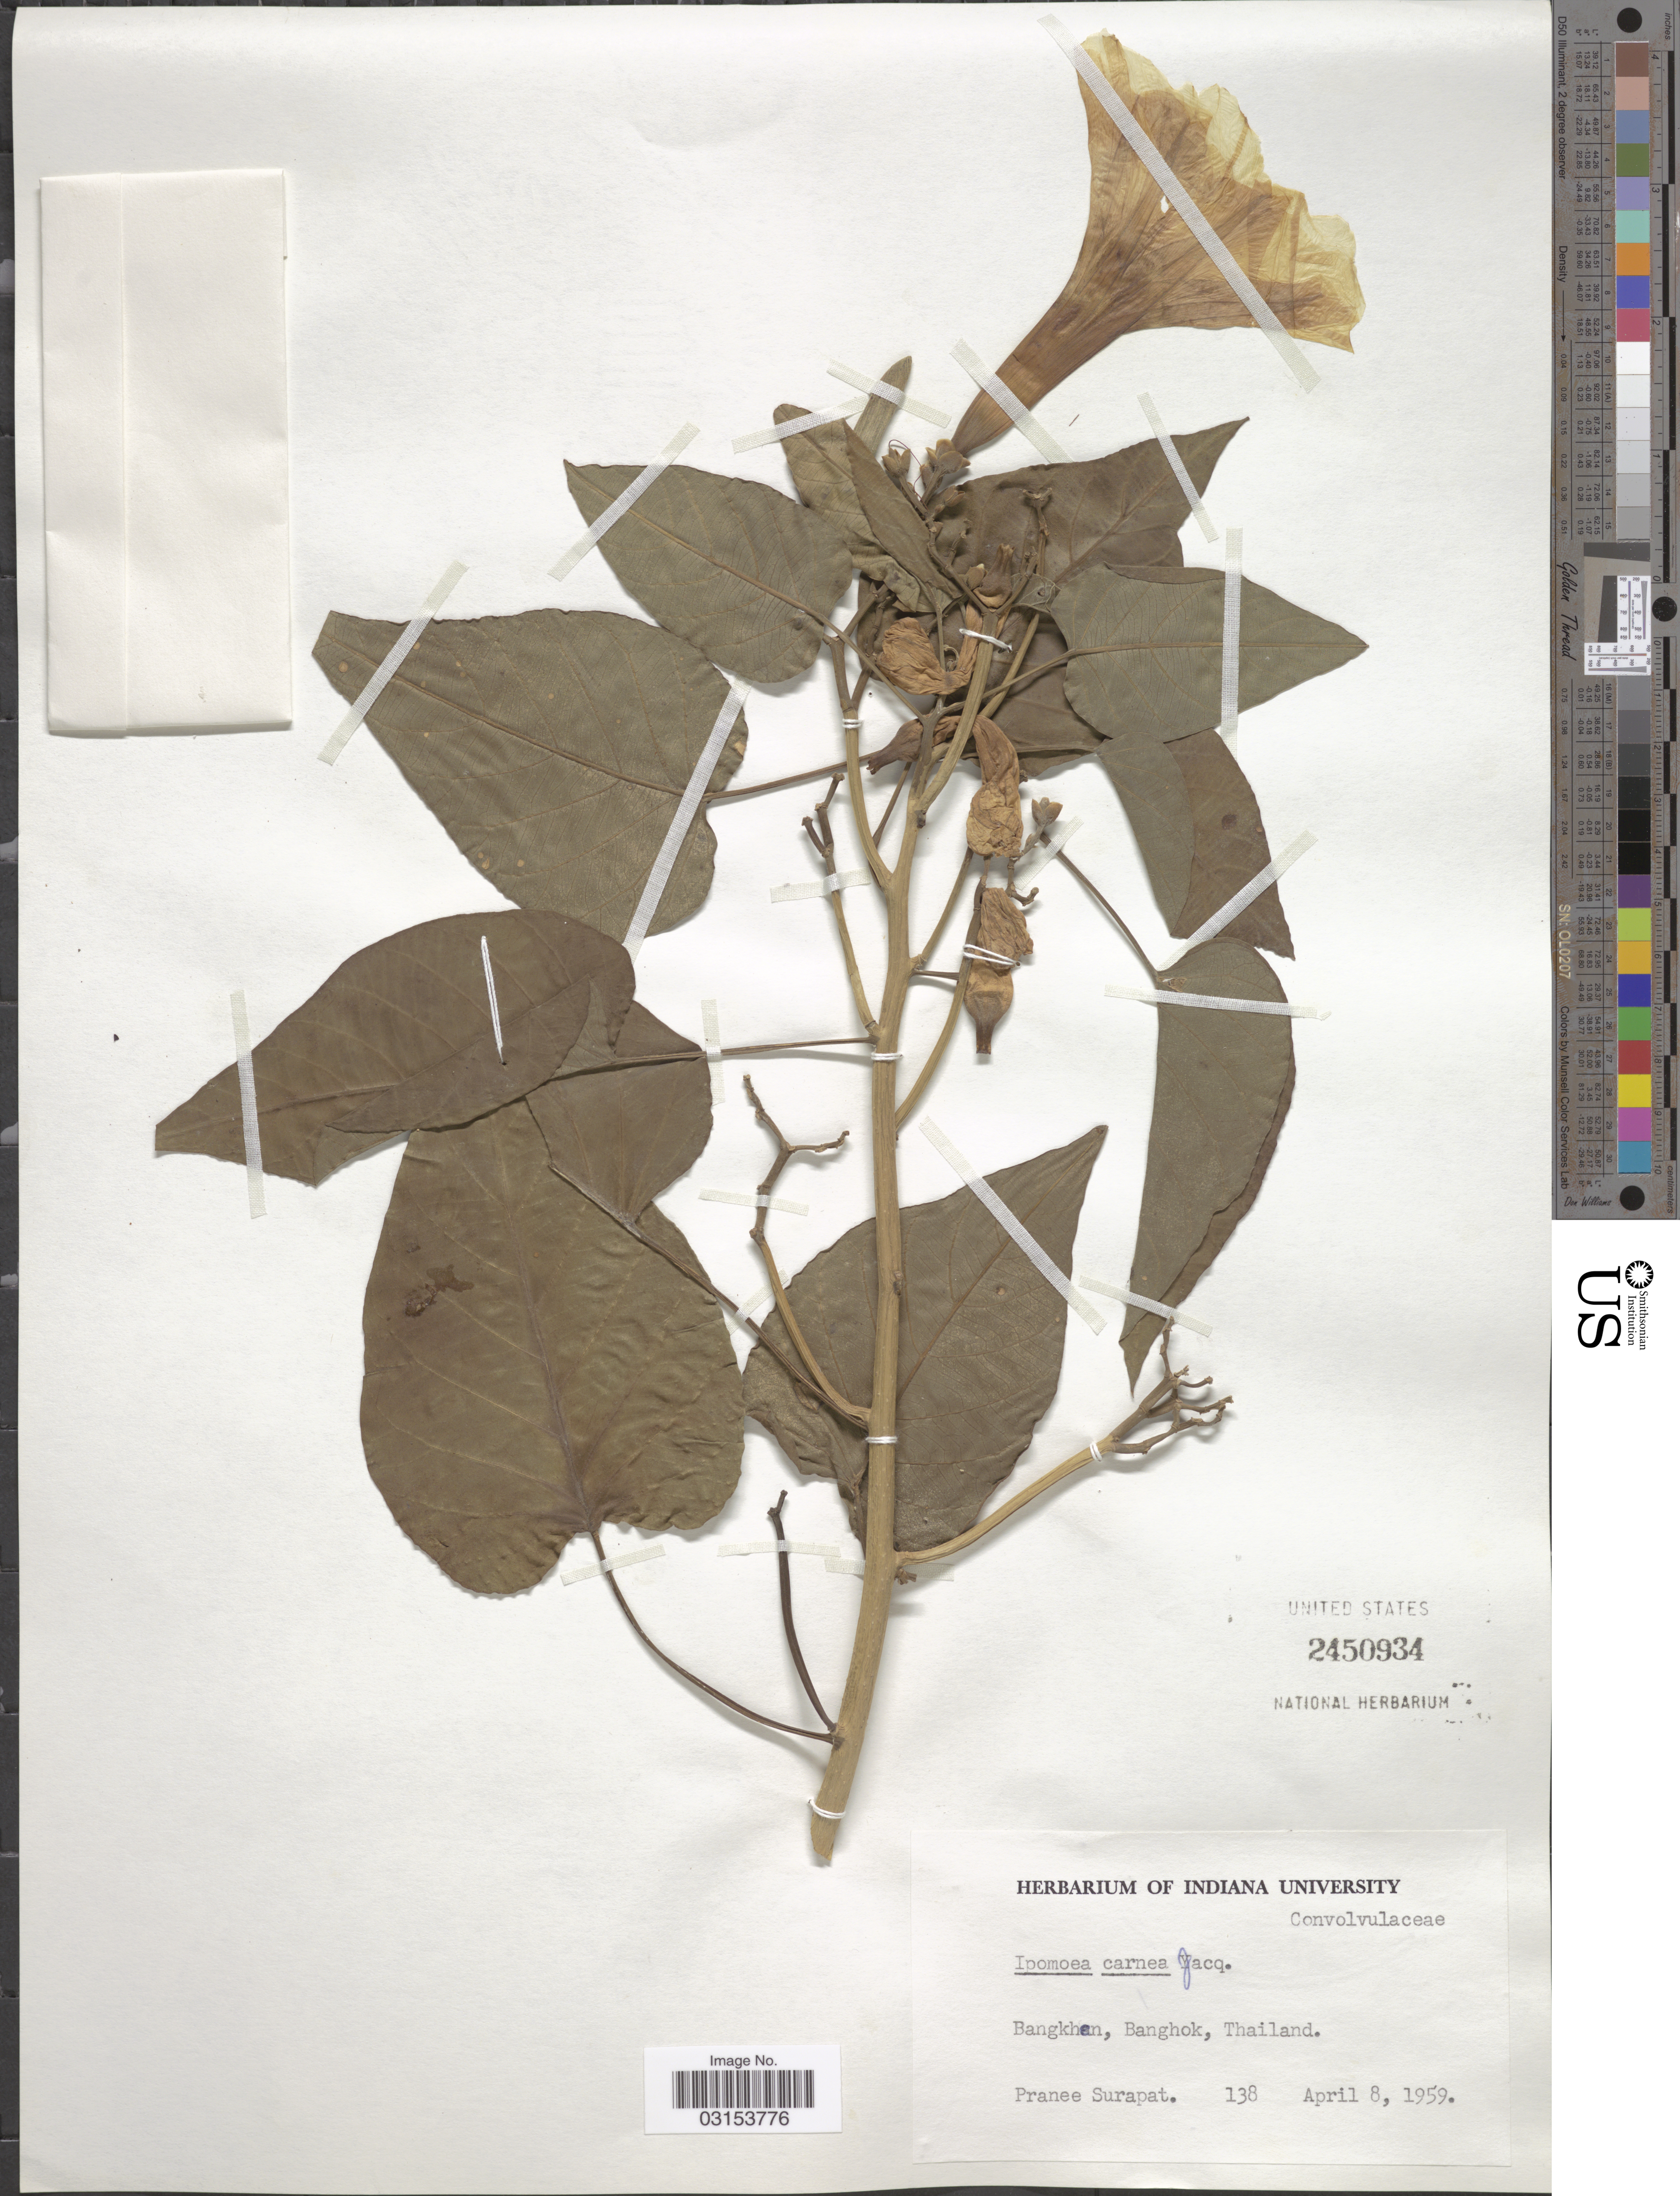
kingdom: Plantae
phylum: Tracheophyta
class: Magnoliopsida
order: Solanales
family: Convolvulaceae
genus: Ipomoea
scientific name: Ipomoea carnea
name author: Jacq.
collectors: P. Surapat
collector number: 138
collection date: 1959-04-08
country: Thailand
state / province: Bangkok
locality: Bangkhan, Banghok.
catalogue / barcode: US 2450934